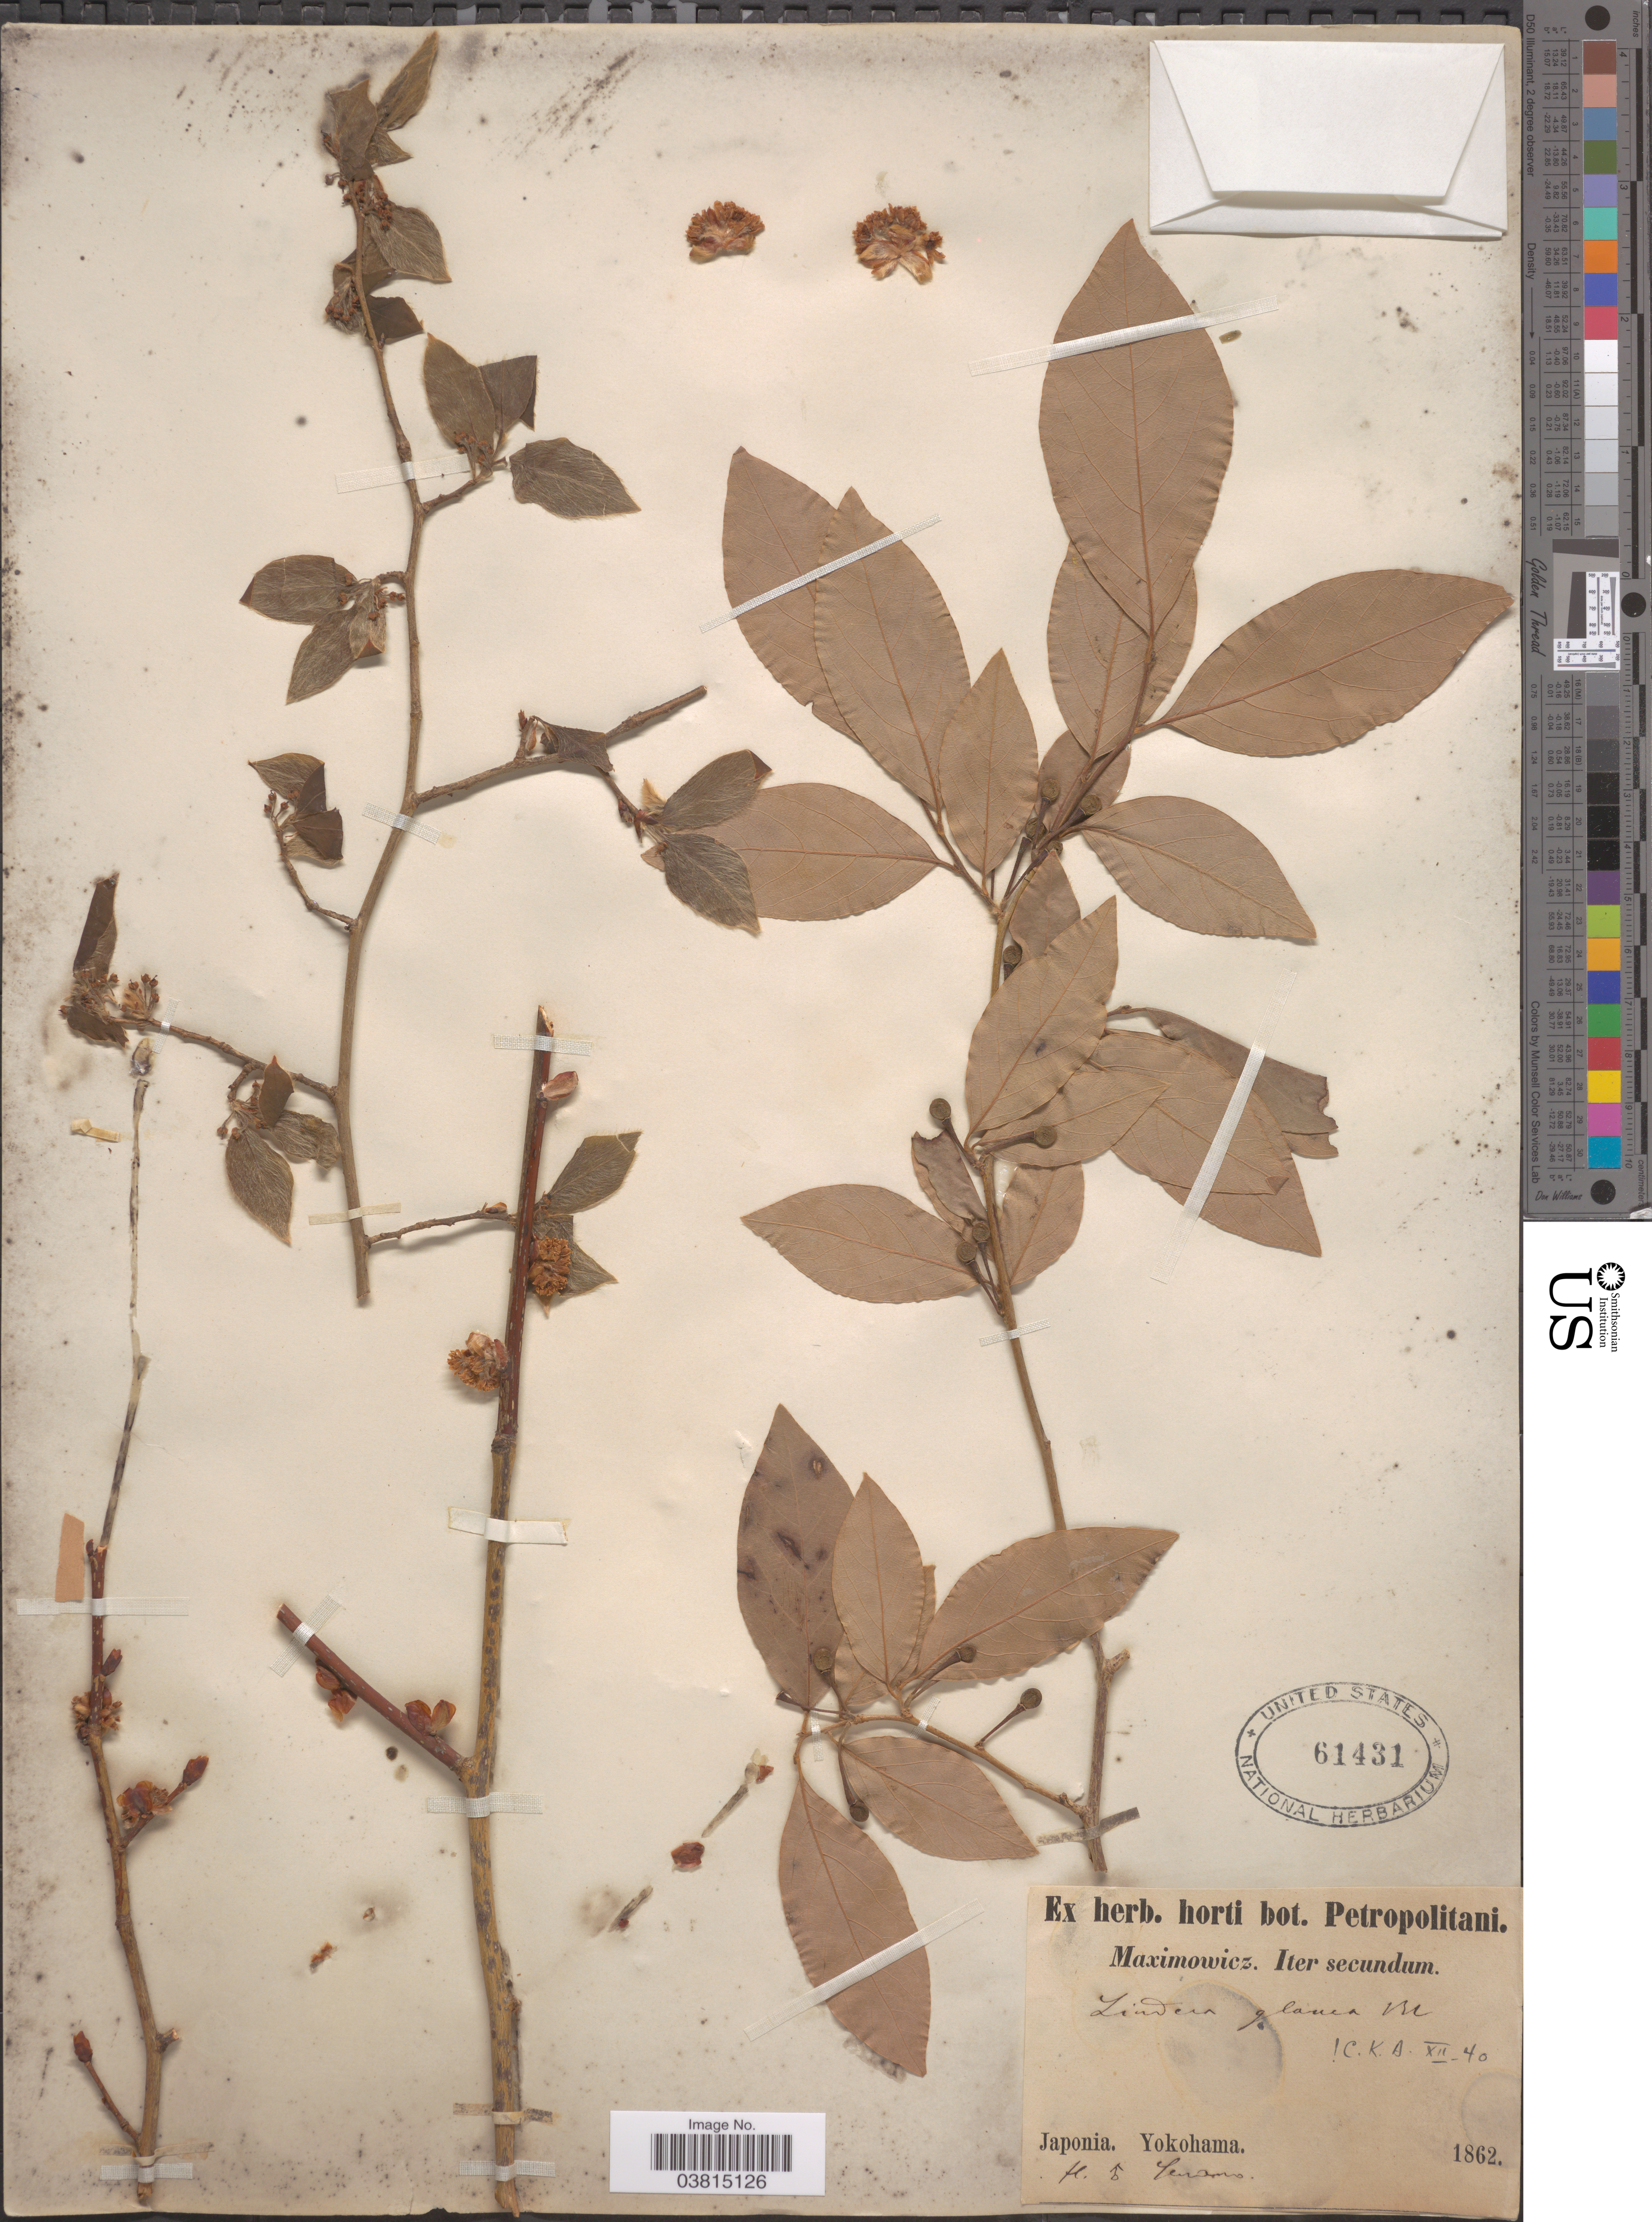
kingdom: Plantae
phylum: Tracheophyta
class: Magnoliopsida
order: Laurales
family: Lauraceae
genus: Lindera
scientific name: Lindera glauca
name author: (Siebold & Zucc.) Blume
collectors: -. Maximowicz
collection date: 1862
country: Japan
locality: Yokohama.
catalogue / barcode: US 61431